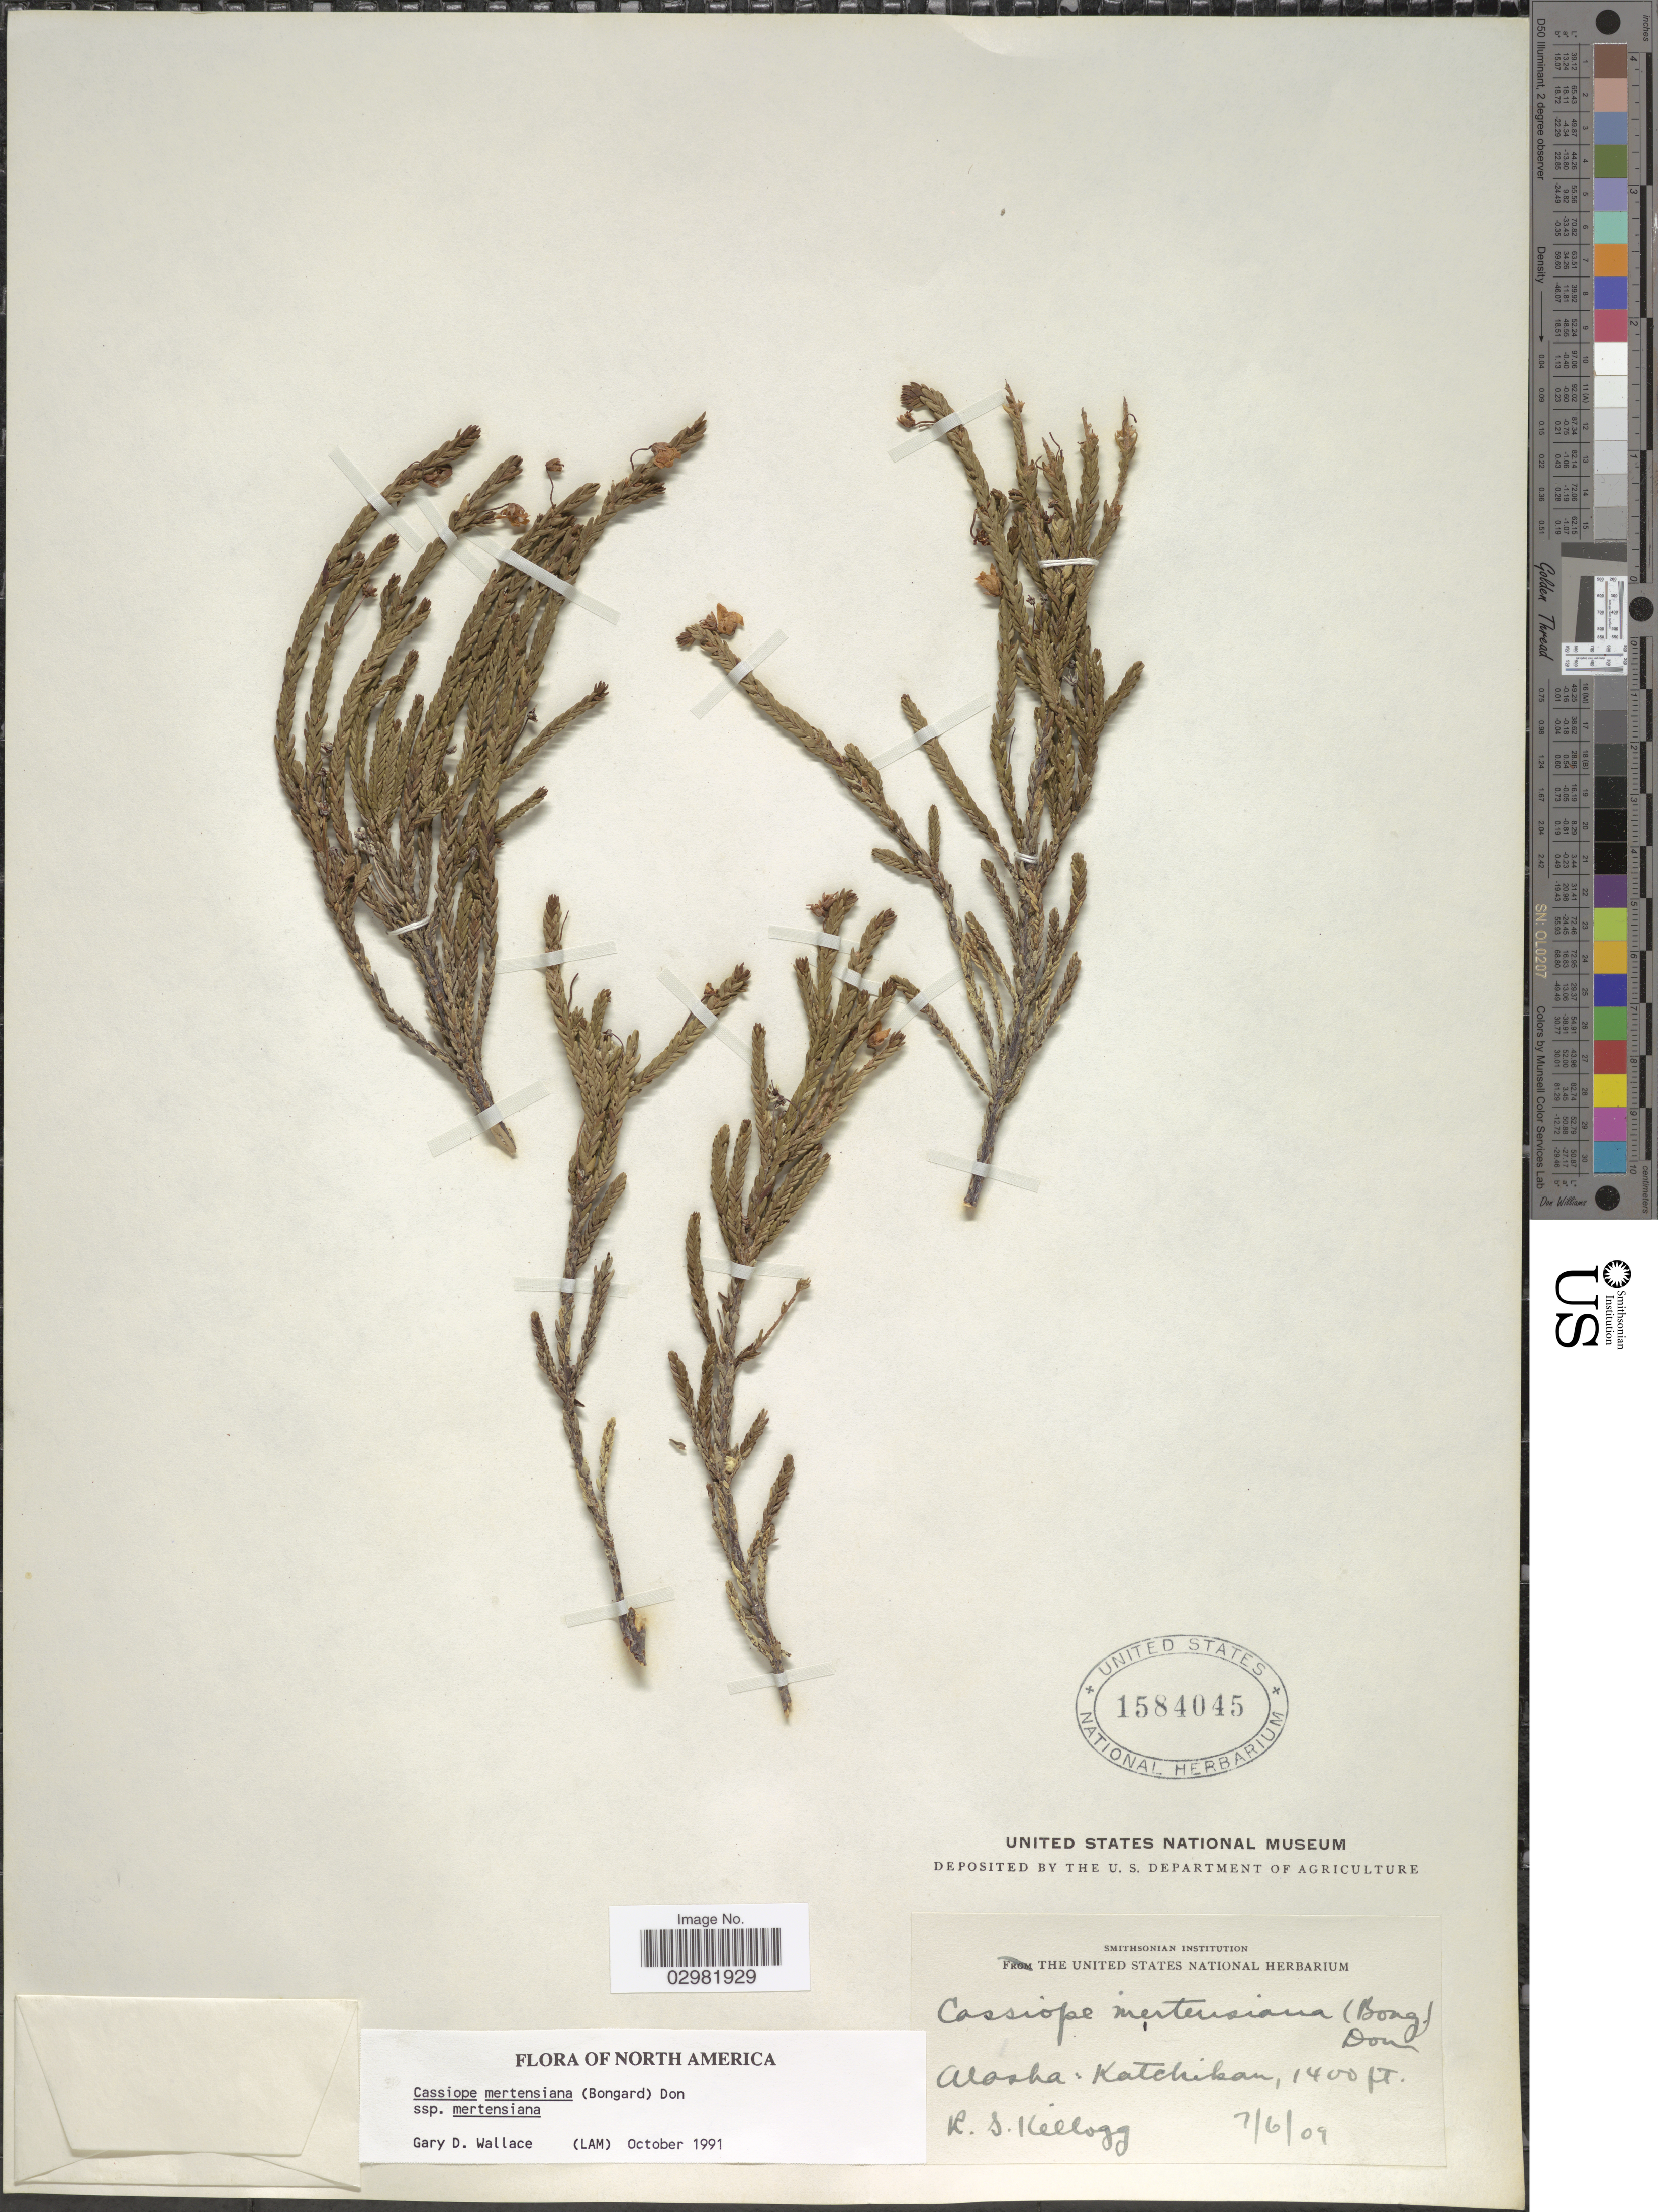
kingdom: Plantae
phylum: Tracheophyta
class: Magnoliopsida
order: Ericales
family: Ericaceae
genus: Cassiope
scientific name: Cassiope mertensiana subsp. mertensiana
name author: (Bong.) G. Don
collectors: R. Kellogg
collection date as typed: Transcribed d/m/y: 7/6/9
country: United States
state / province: Alaska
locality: Katchikan.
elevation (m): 427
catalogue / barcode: US 1584045